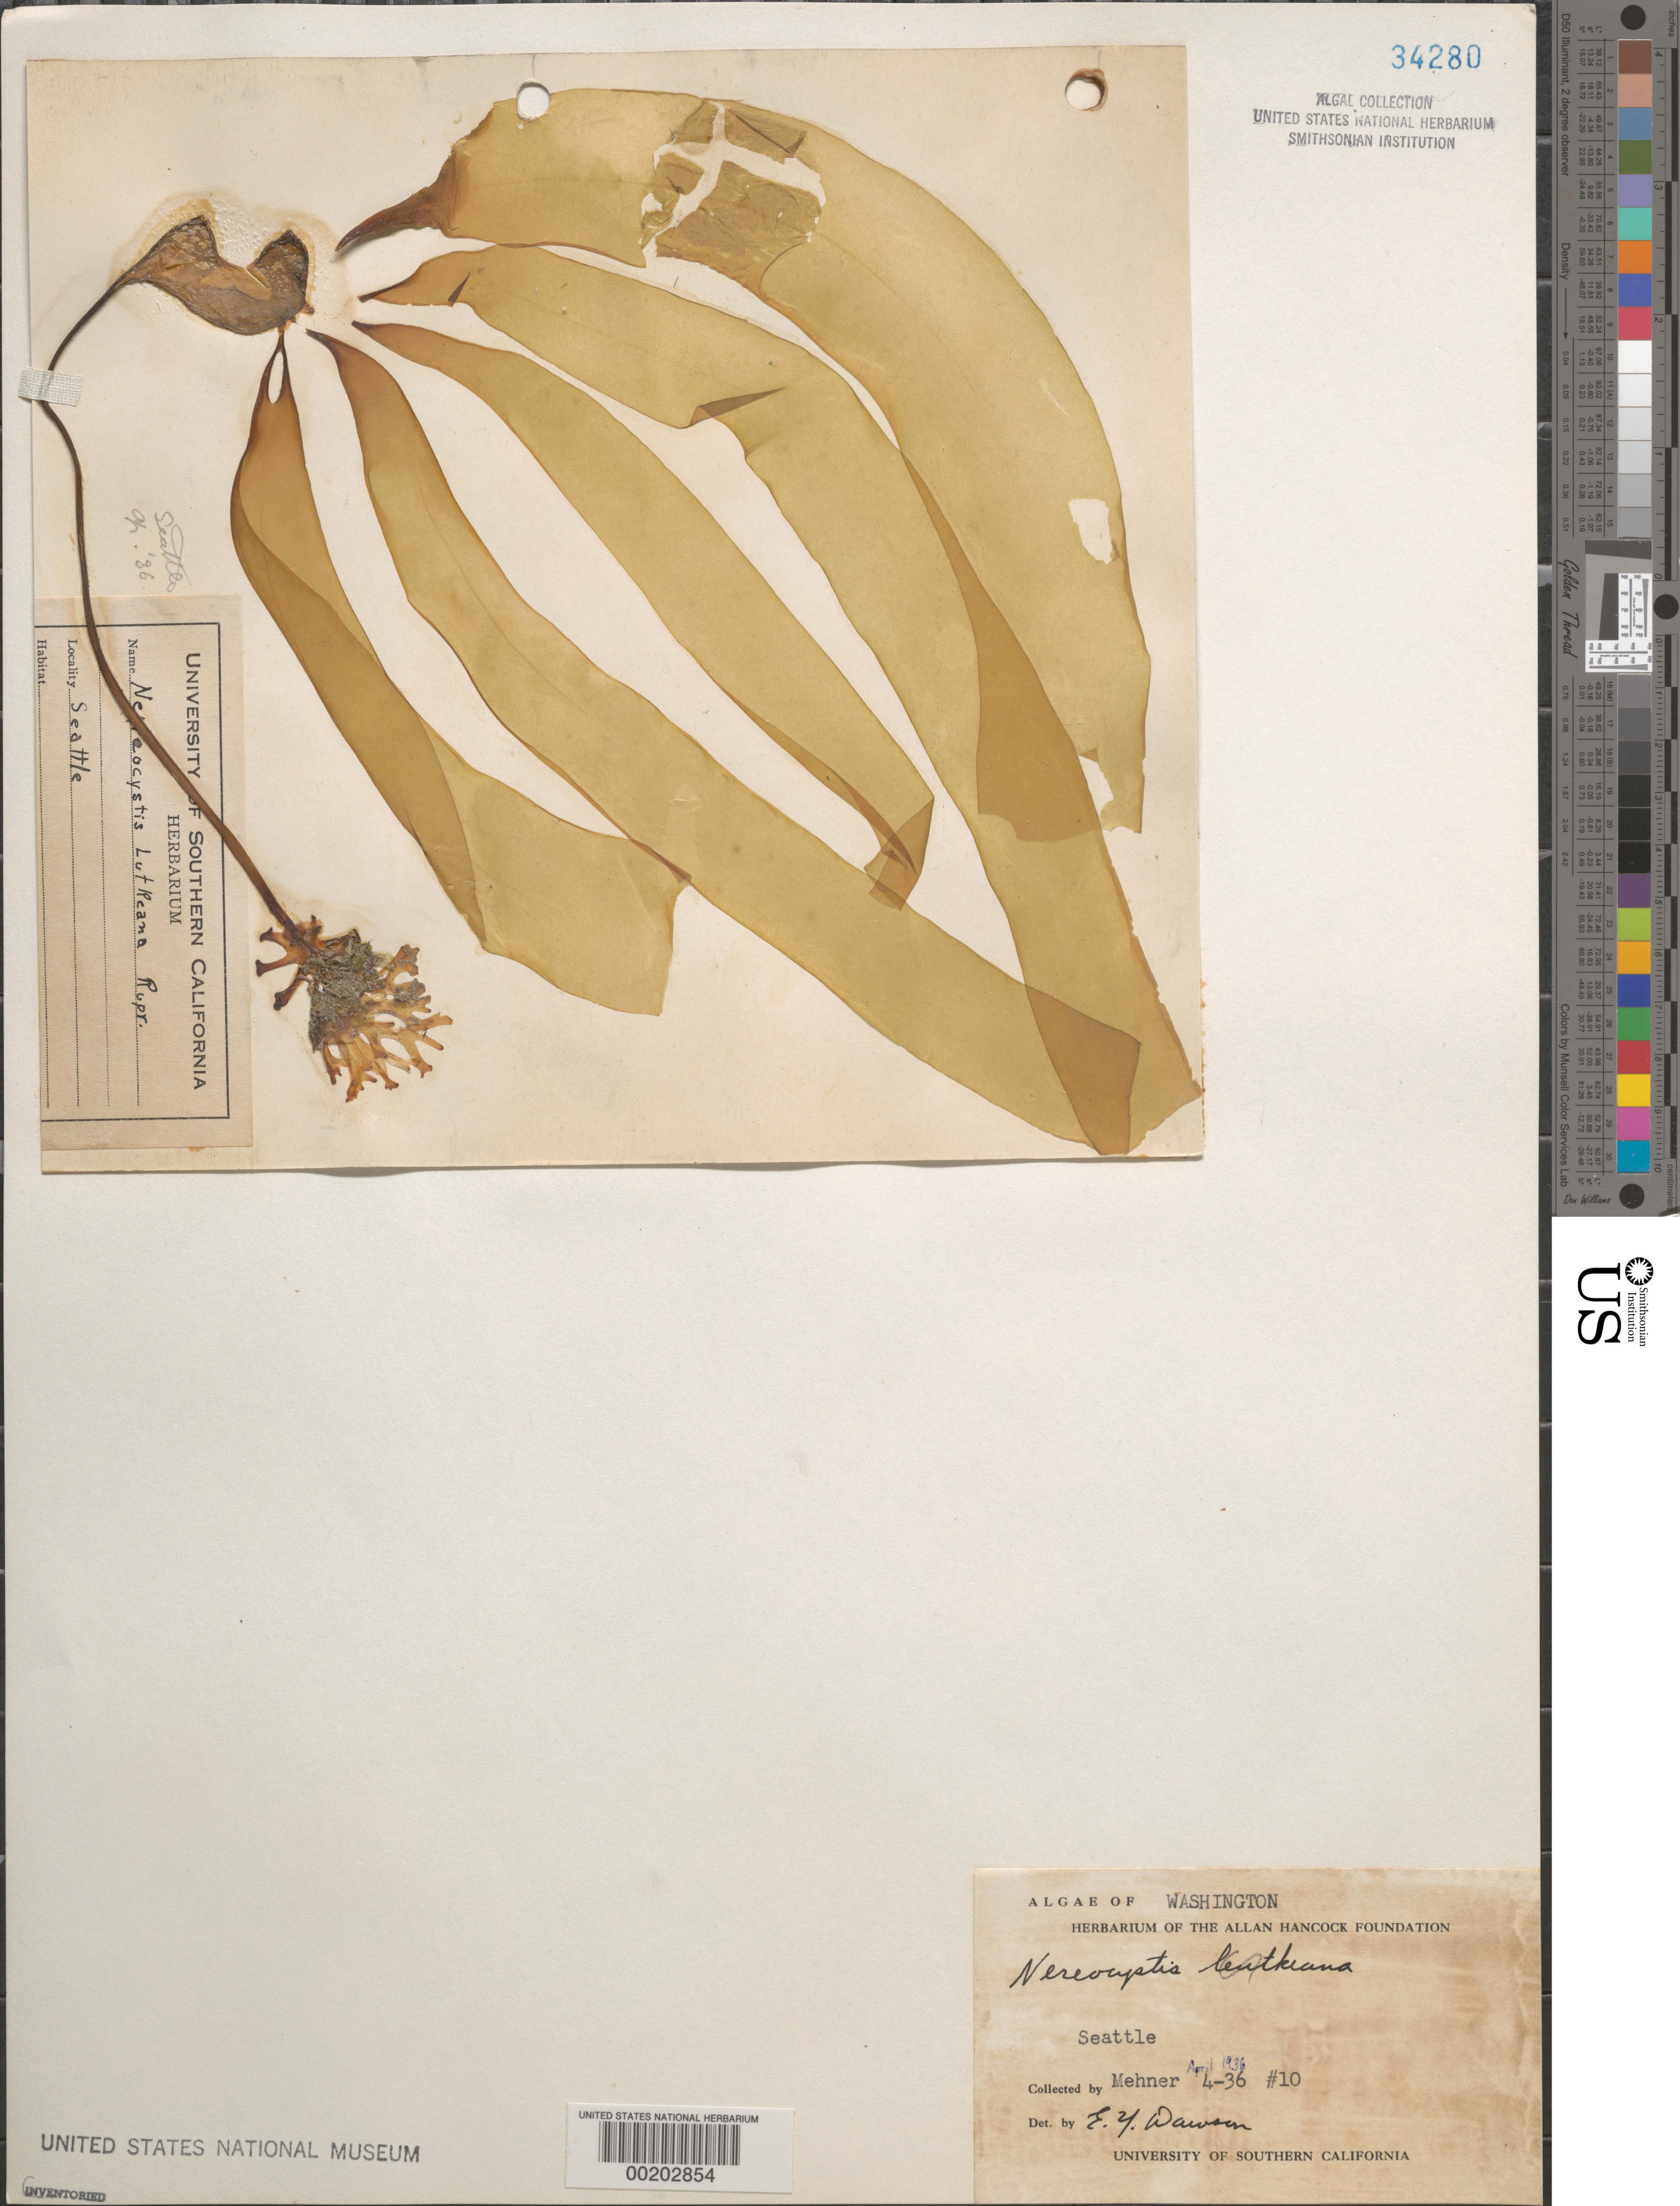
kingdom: Chromista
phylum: Ochrophyta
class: Phaeophyceae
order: Laminariales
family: Laminariaceae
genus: Nereocystis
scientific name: Nereocystis luetkeana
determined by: Dawson, E. Y.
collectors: A. Mehner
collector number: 10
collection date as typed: Apr 1936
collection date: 1936-04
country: United States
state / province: Washington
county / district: King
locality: Seattle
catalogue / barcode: US 34280